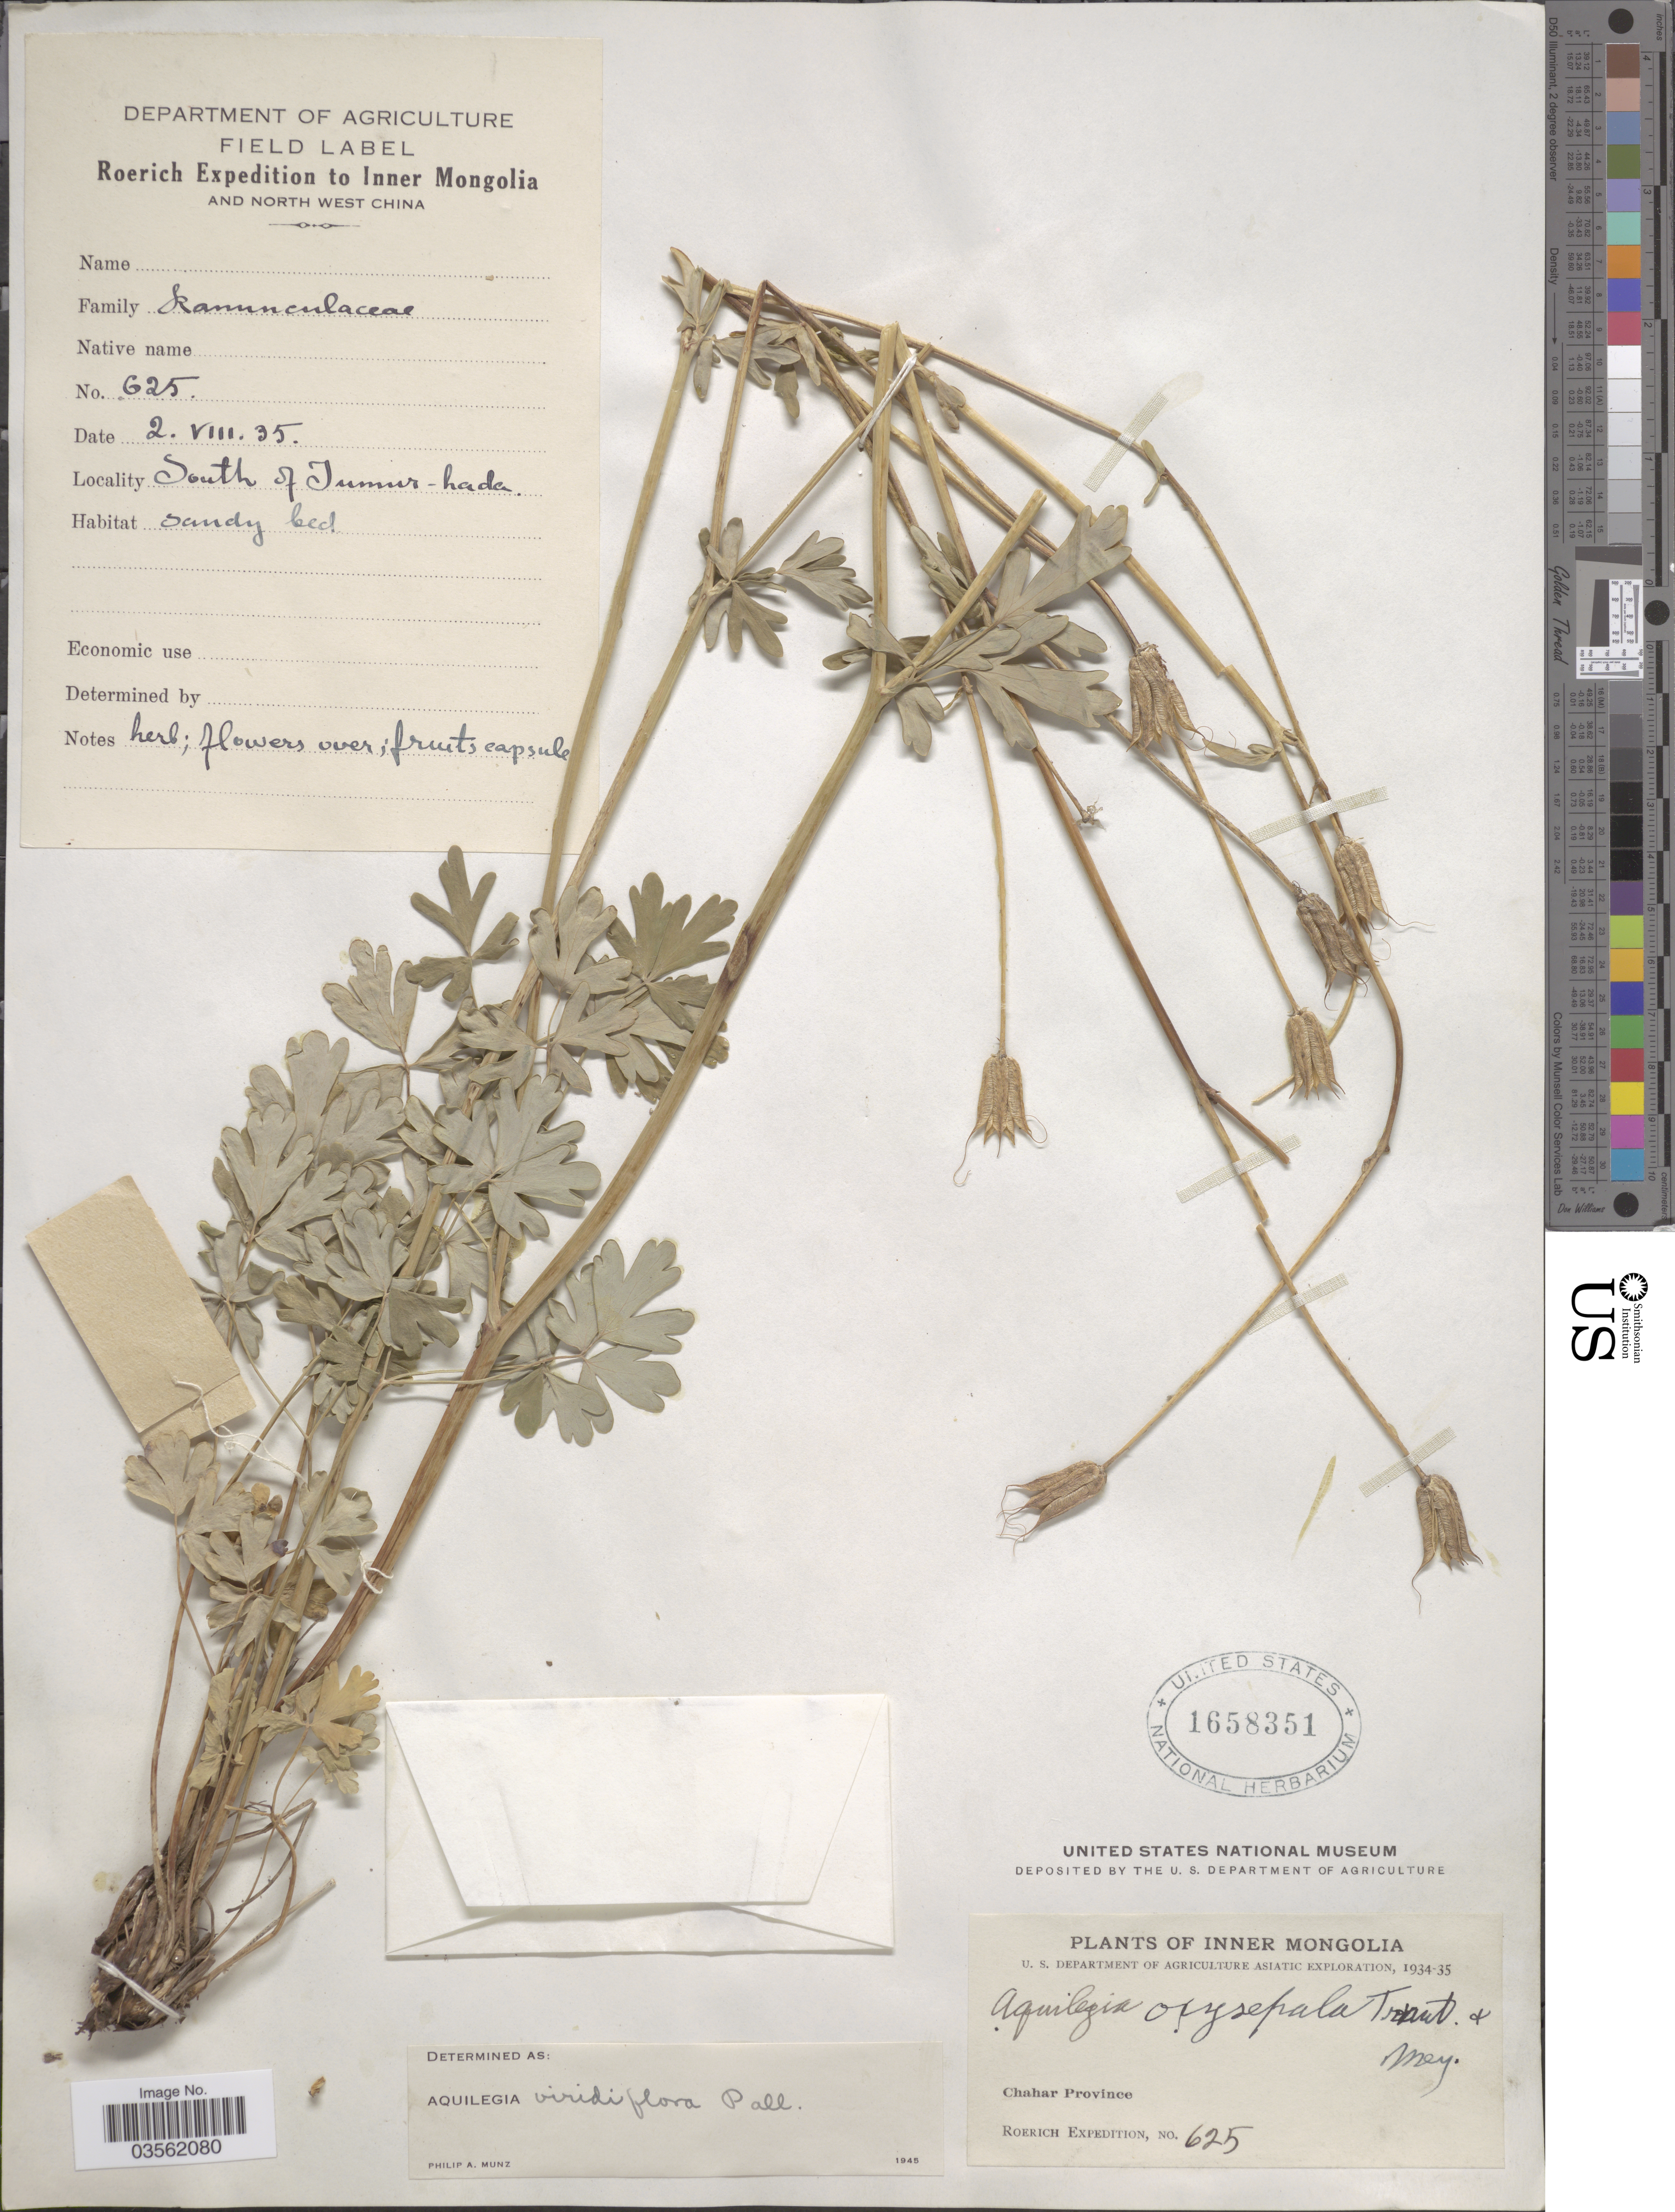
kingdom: Plantae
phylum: Tracheophyta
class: Magnoliopsida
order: Ranunculales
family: Ranunculaceae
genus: Aquilegia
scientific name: Aquilegia viridiflora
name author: Pall.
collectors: Roerich Expedition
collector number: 625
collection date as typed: Transcribed d/m/y: 2/8/35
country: China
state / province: Nei Monggol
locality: Inner Mongolia. and North West China. South of Tumur-hada. Chahar Province.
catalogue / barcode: US 1658351